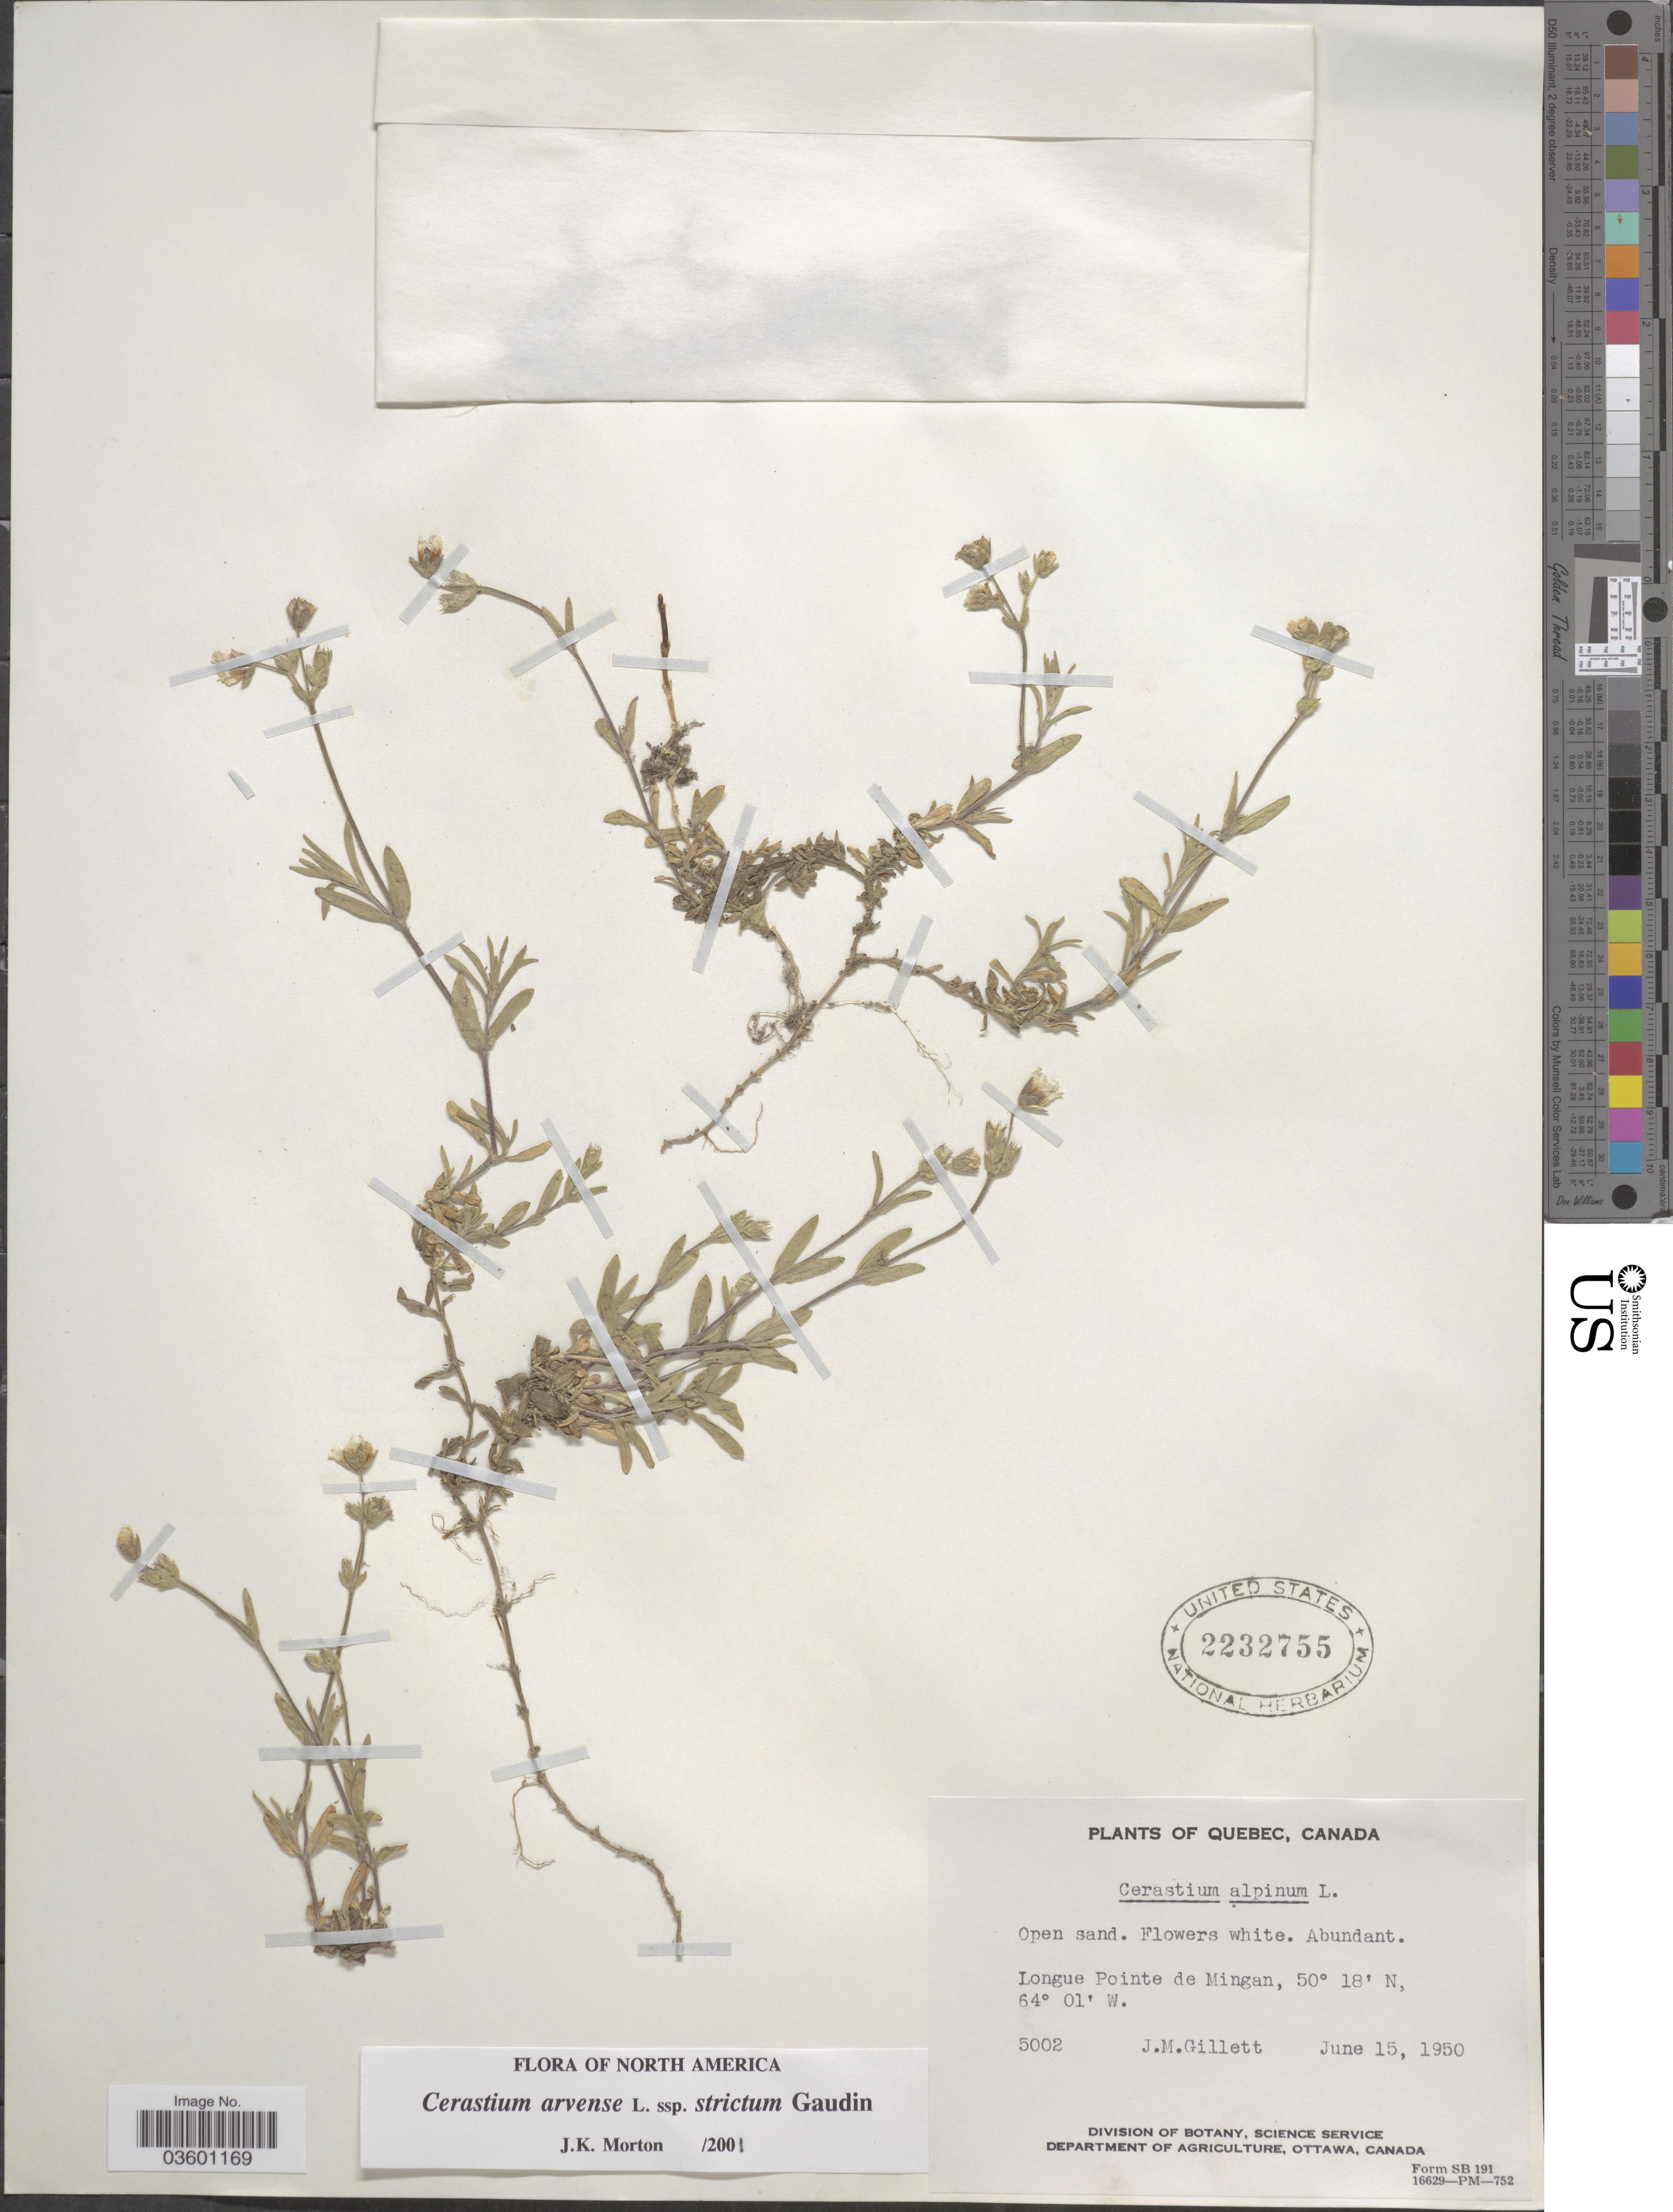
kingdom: Plantae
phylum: Tracheophyta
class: Magnoliopsida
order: Caryophyllales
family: Caryophyllaceae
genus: Cerastium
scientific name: Cerastium arvense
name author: L.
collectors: J. M. Gillett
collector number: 5002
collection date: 1950-06-15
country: Canada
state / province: Quebec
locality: Longue Pointe de Mingan.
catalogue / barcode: US 2232755